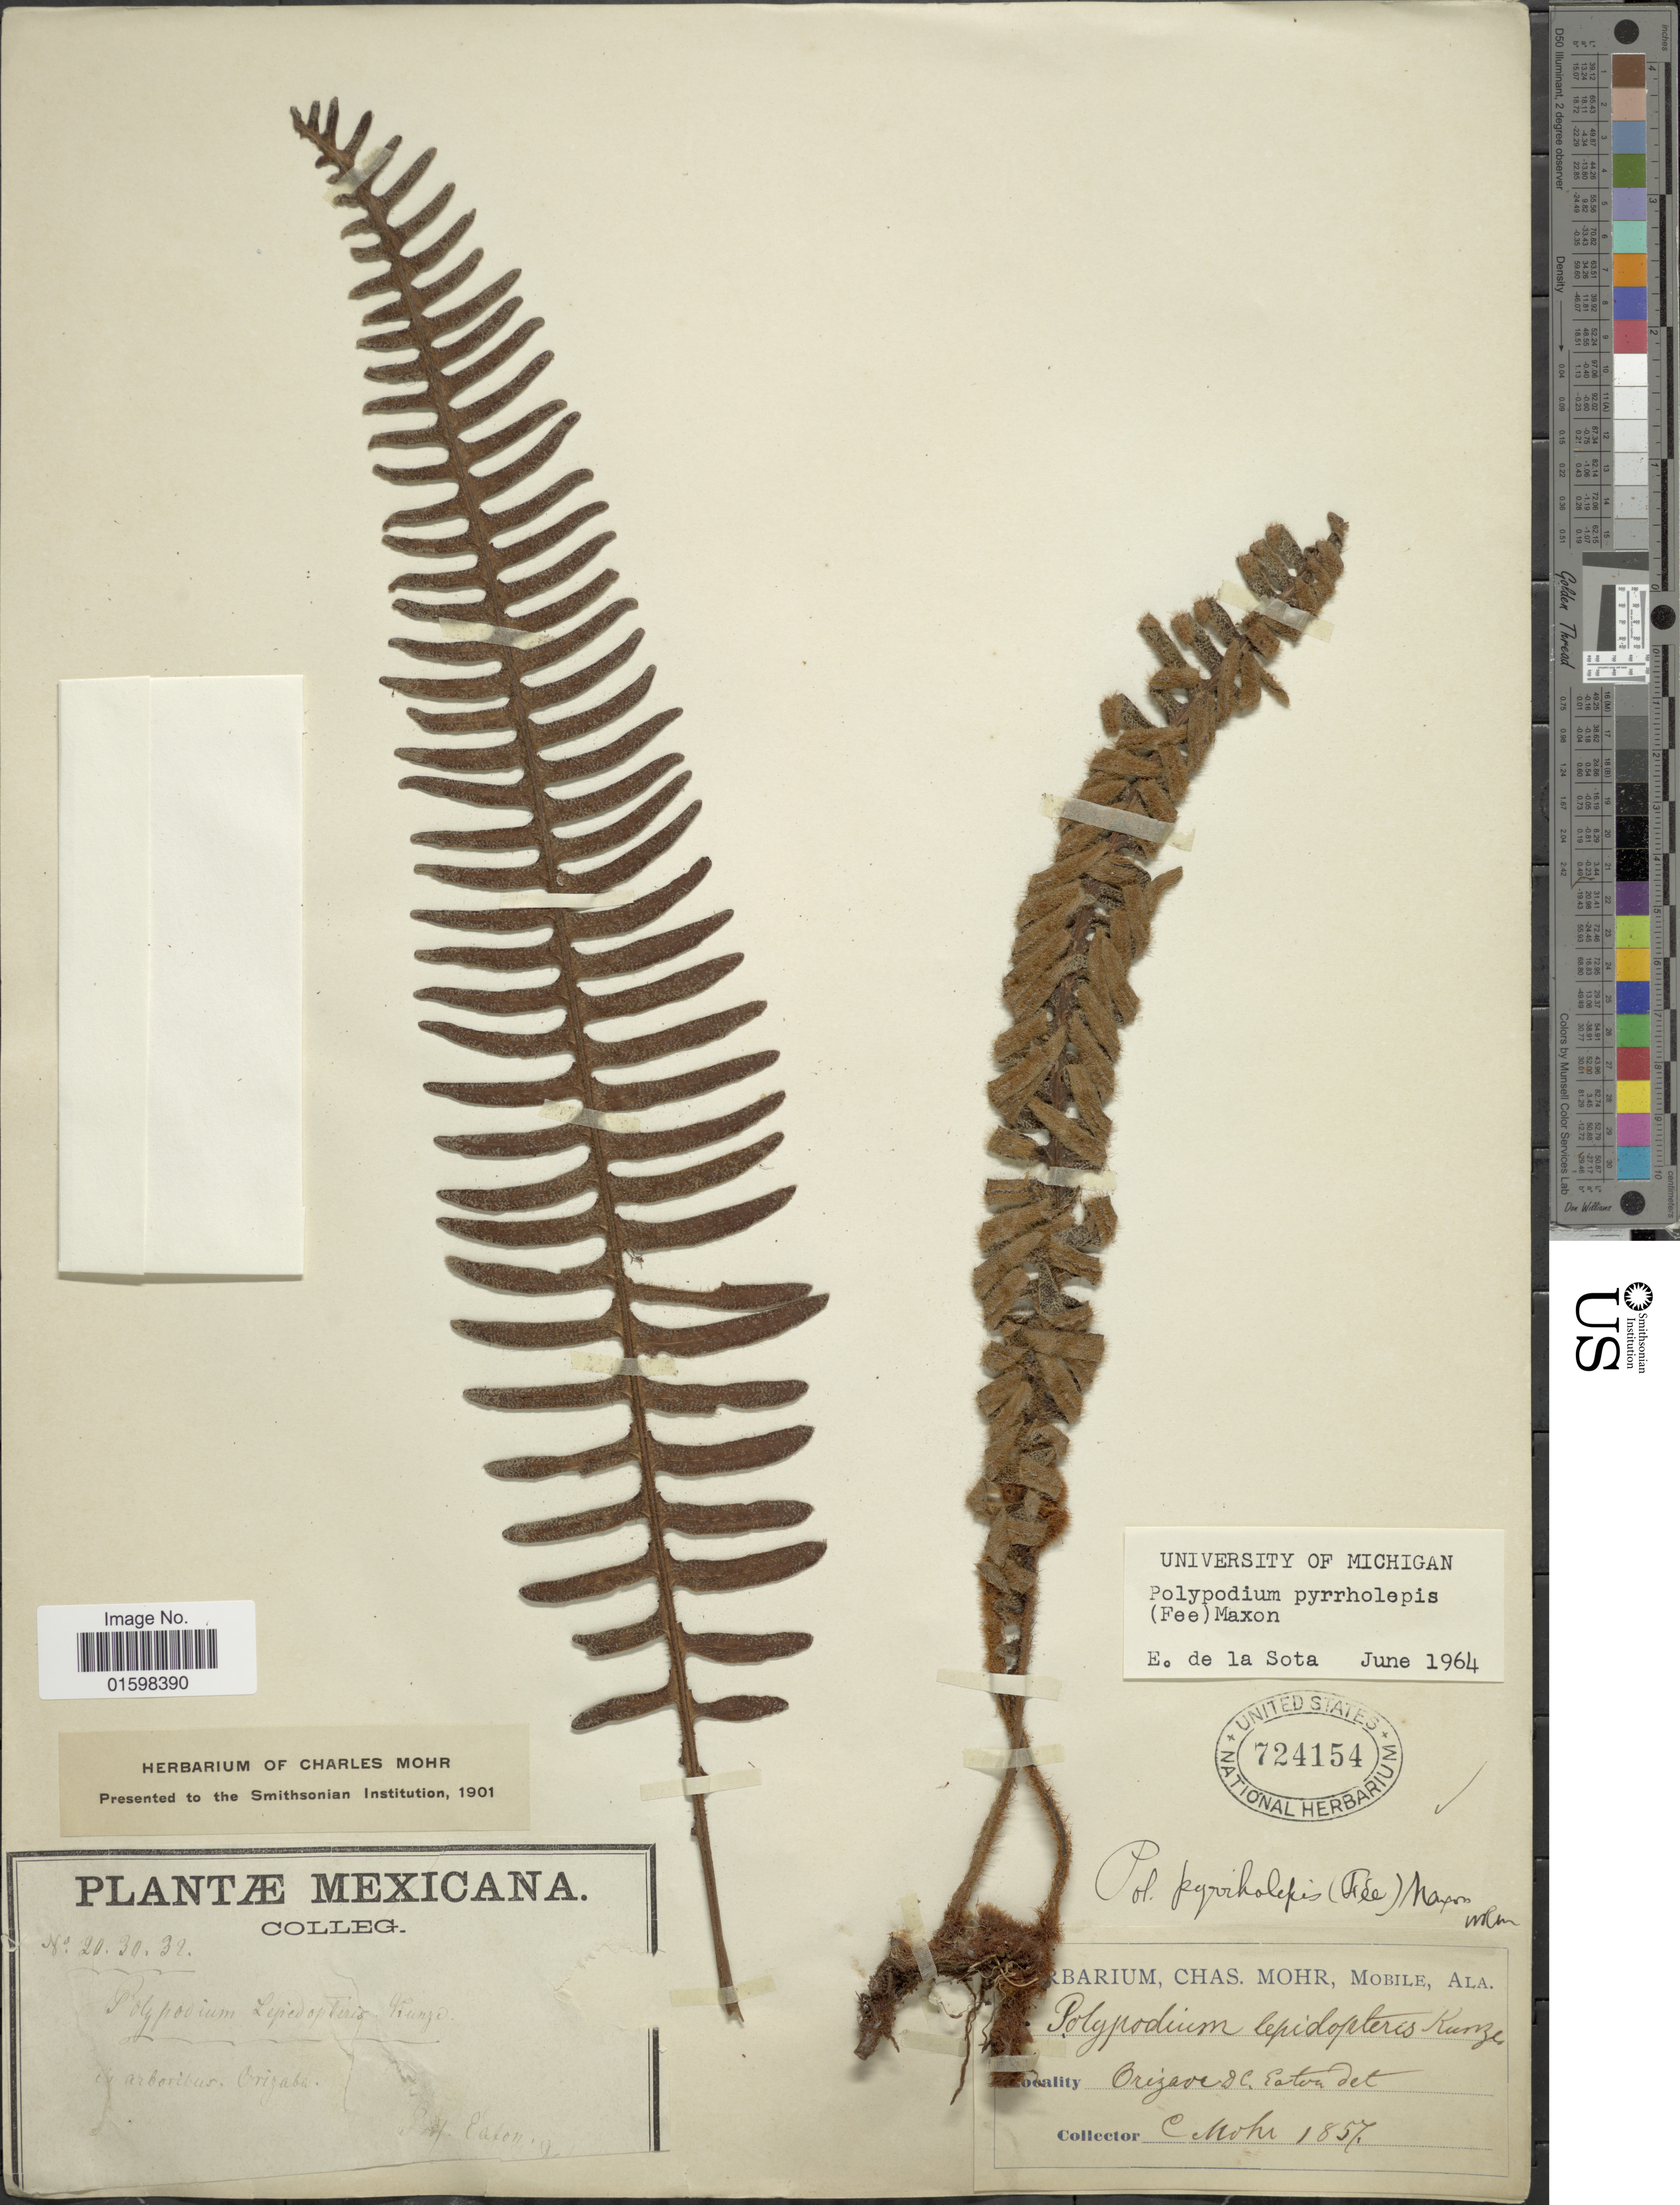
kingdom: Plantae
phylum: Tracheophyta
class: Polypodiopsida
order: Polypodiales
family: Polypodiaceae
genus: Pleopeltis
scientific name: Pleopeltis pyrrholepis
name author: (Fée) A.R. Sm. & Tejero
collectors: C. T. Mohr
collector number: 20/30/32*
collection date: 1857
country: Mexico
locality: Orizaba D. C.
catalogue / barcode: US 724154